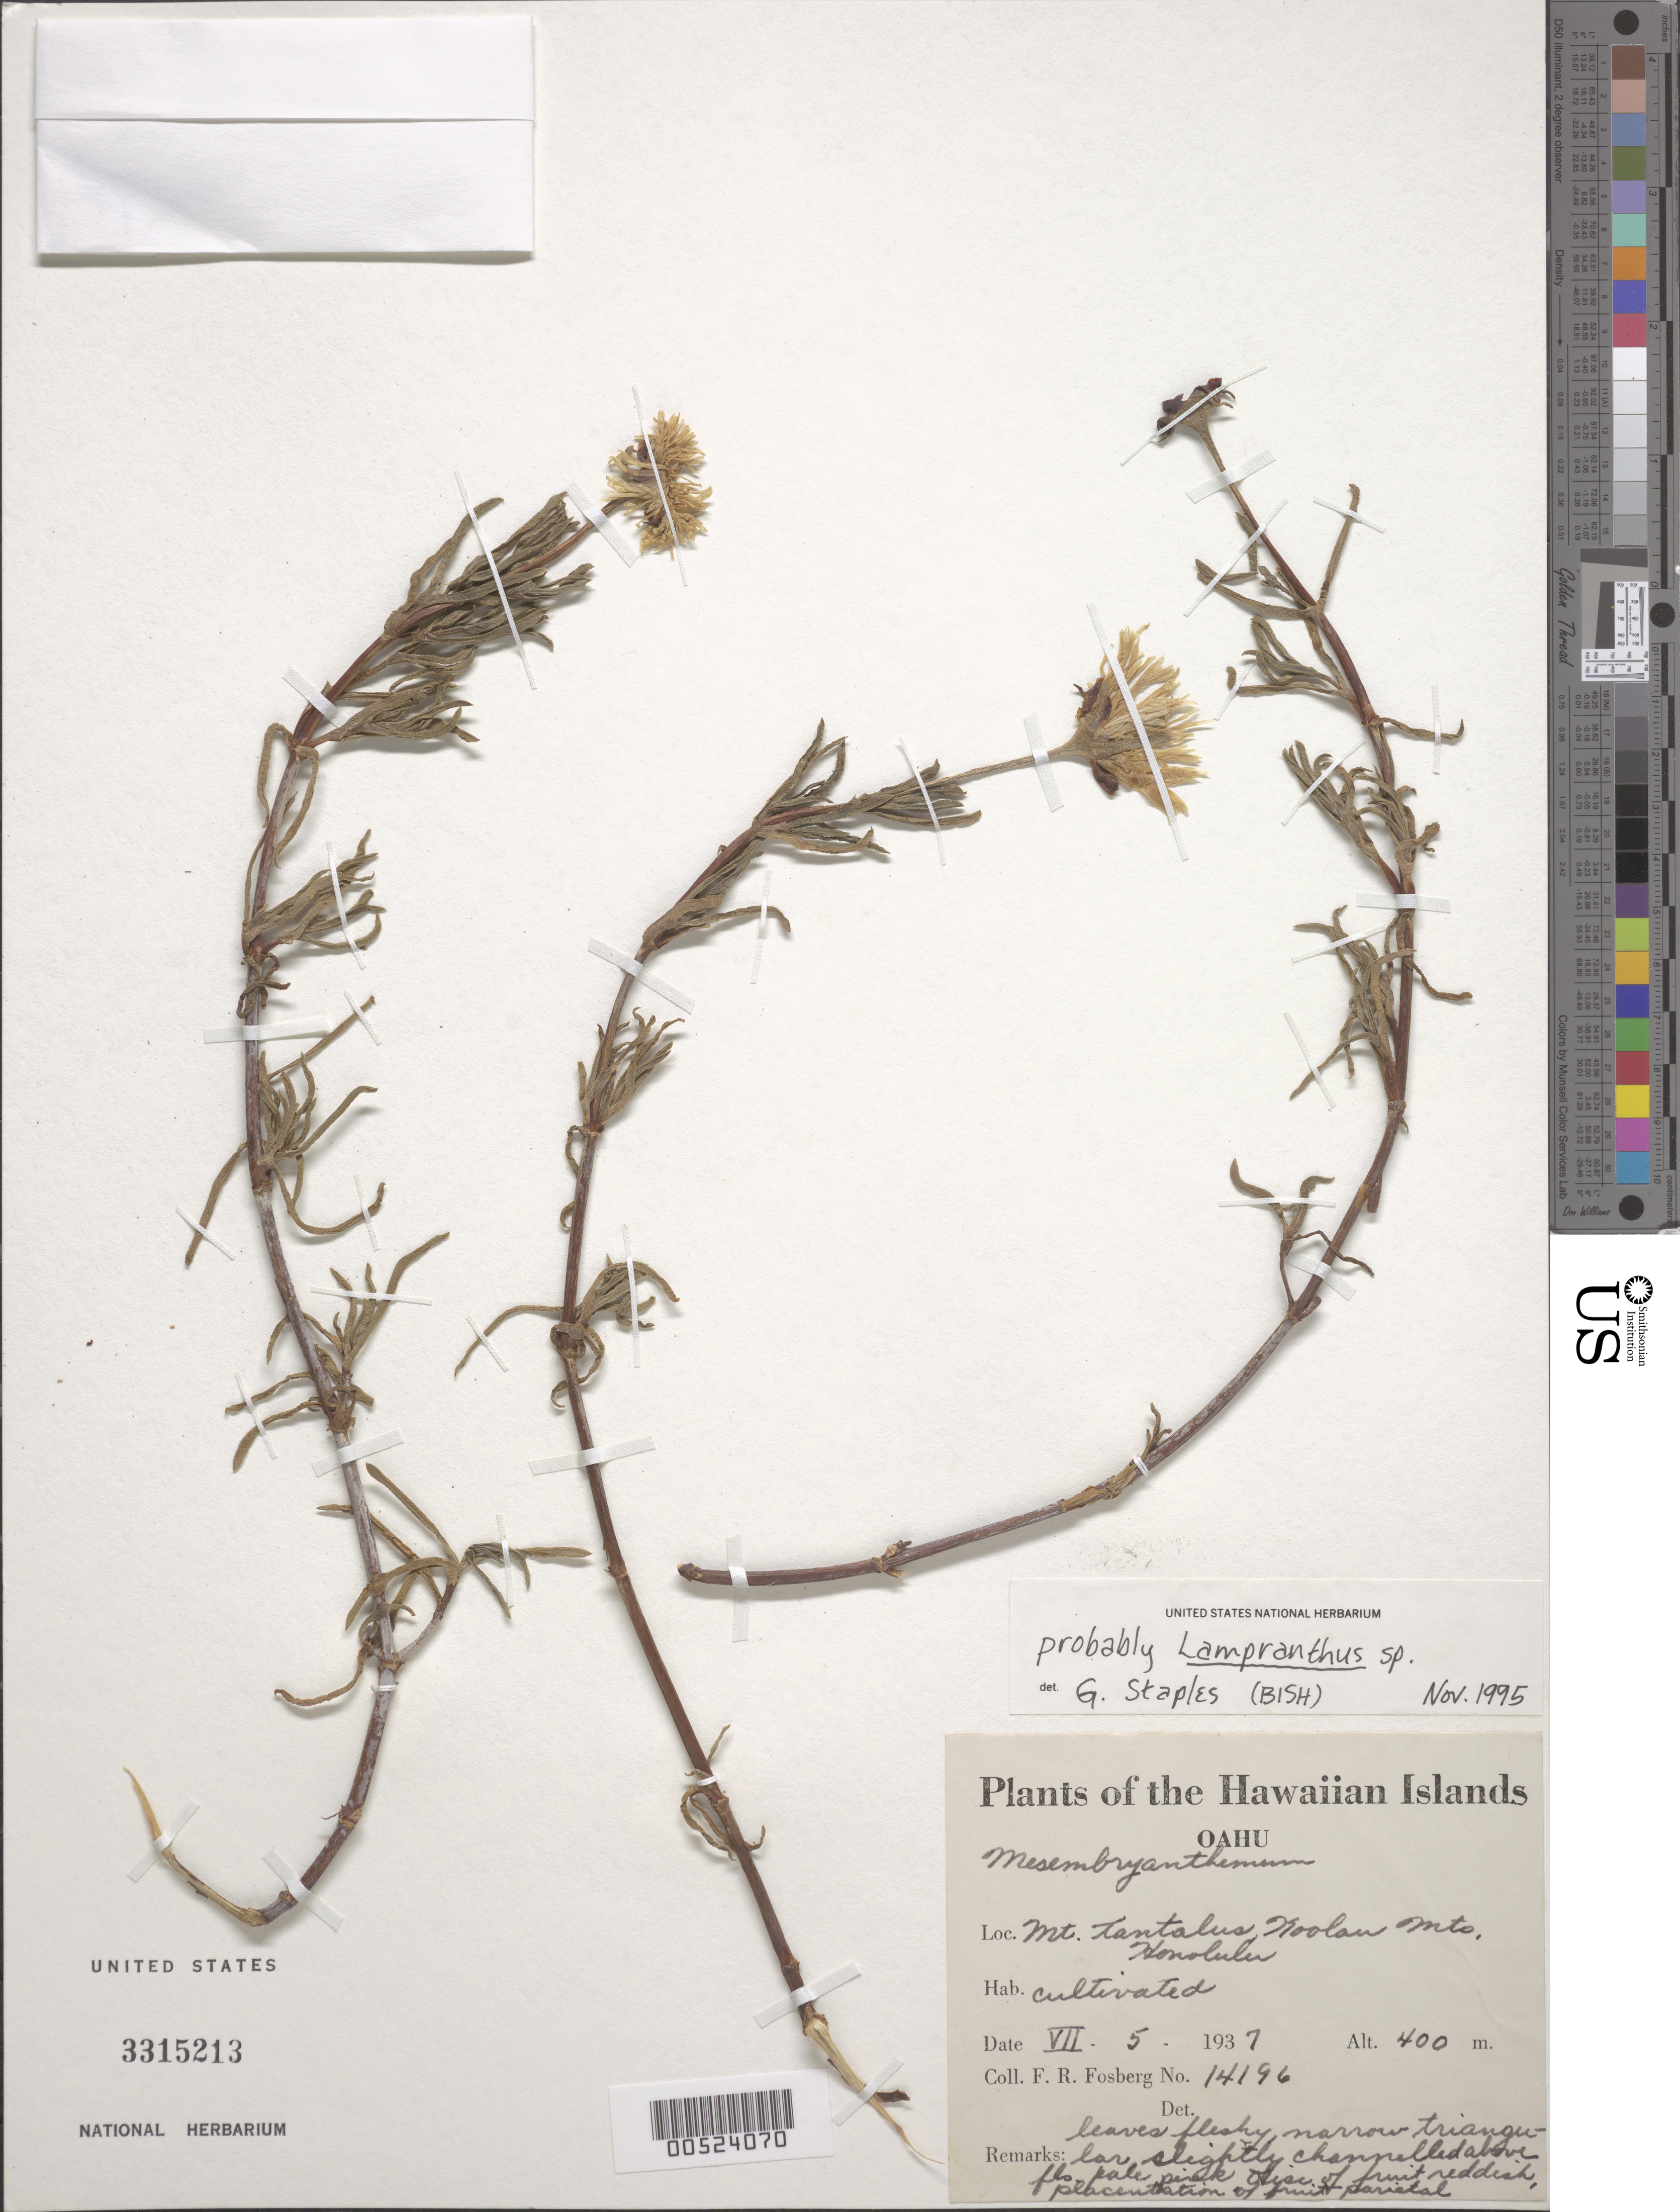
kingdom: Plantae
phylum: Tracheophyta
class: Magnoliopsida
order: Caryophyllales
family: Aizoaceae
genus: Lampranthus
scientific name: Lampranthus sp.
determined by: Staples, G. W.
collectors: F. R. Fosberg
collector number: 14196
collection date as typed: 5 Jul 1937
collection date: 1937-07-05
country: United States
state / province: Hawaii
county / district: Honolulu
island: Oahu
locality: Mt Tantalus, Koolau Mts, Honolulu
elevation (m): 400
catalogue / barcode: US 3315213